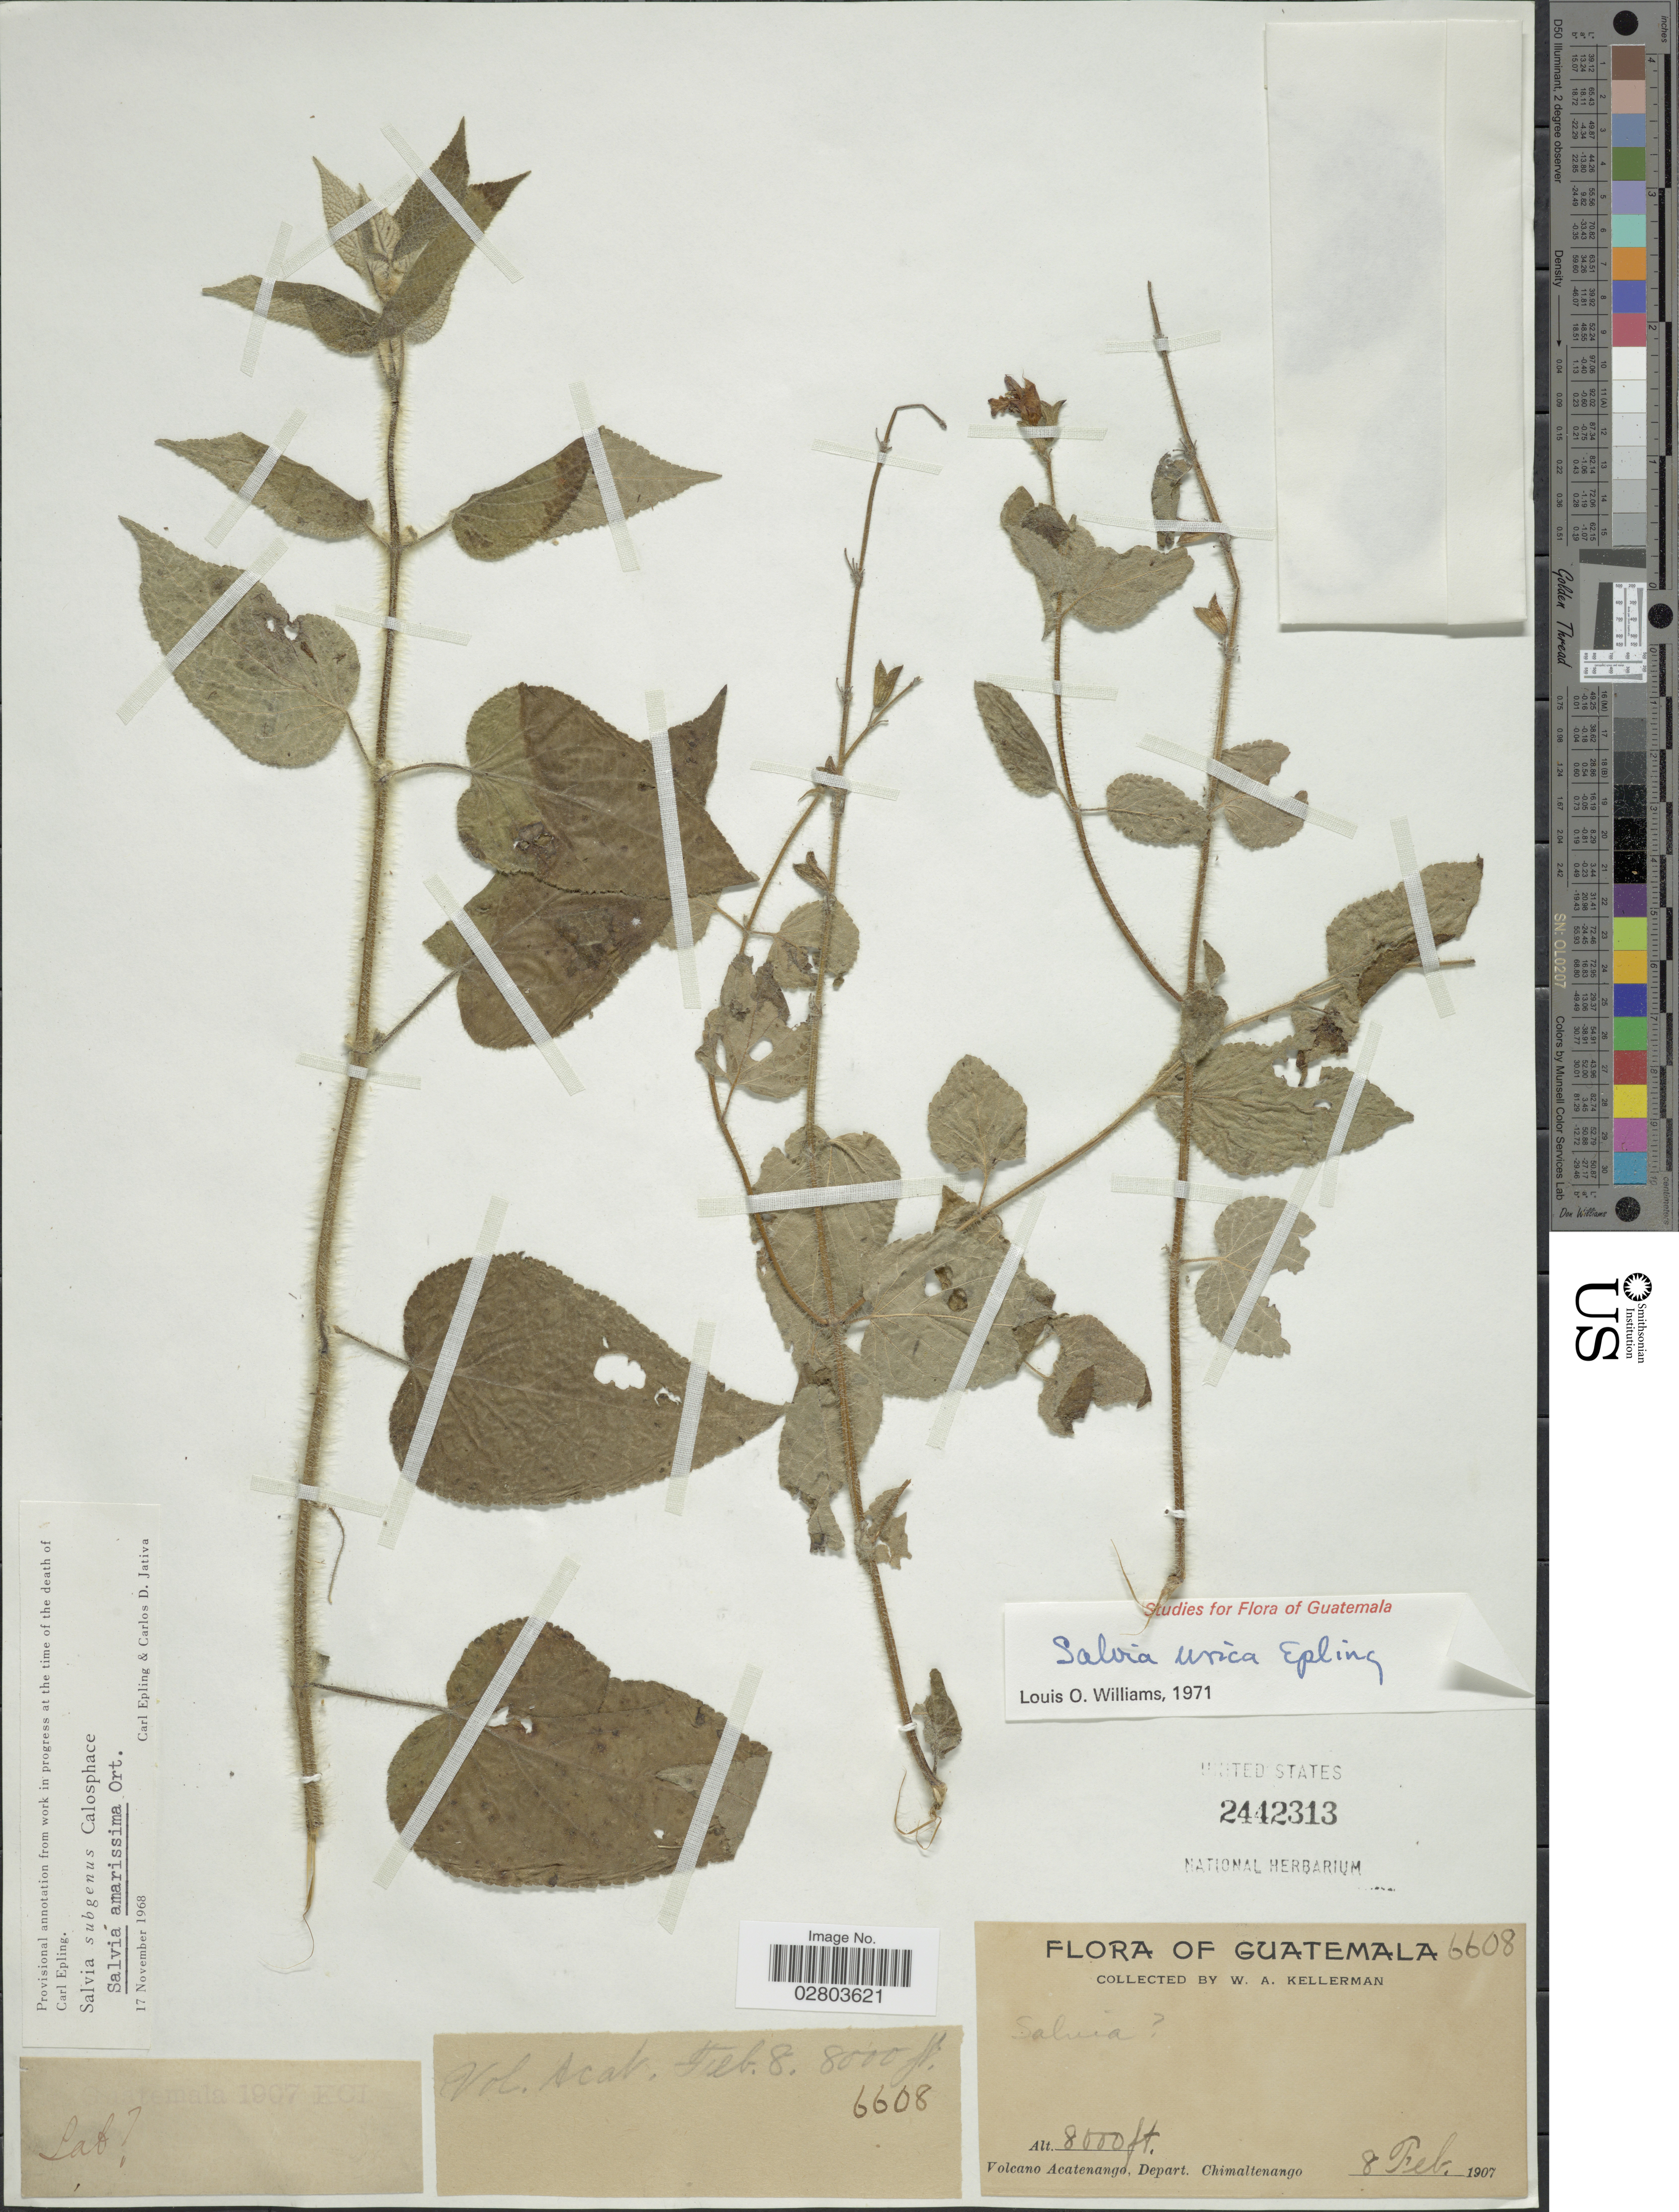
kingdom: Plantae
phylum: Tracheophyta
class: Magnoliopsida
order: Lamiales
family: Lamiaceae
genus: Salvia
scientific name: Salvia urica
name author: Epling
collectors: W. Kellerman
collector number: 6608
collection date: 1907-02-08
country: Guatemala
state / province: Chimaltenango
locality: Volcano Acatenango. Depart. Chimaltenango.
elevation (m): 2438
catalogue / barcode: US 2442313